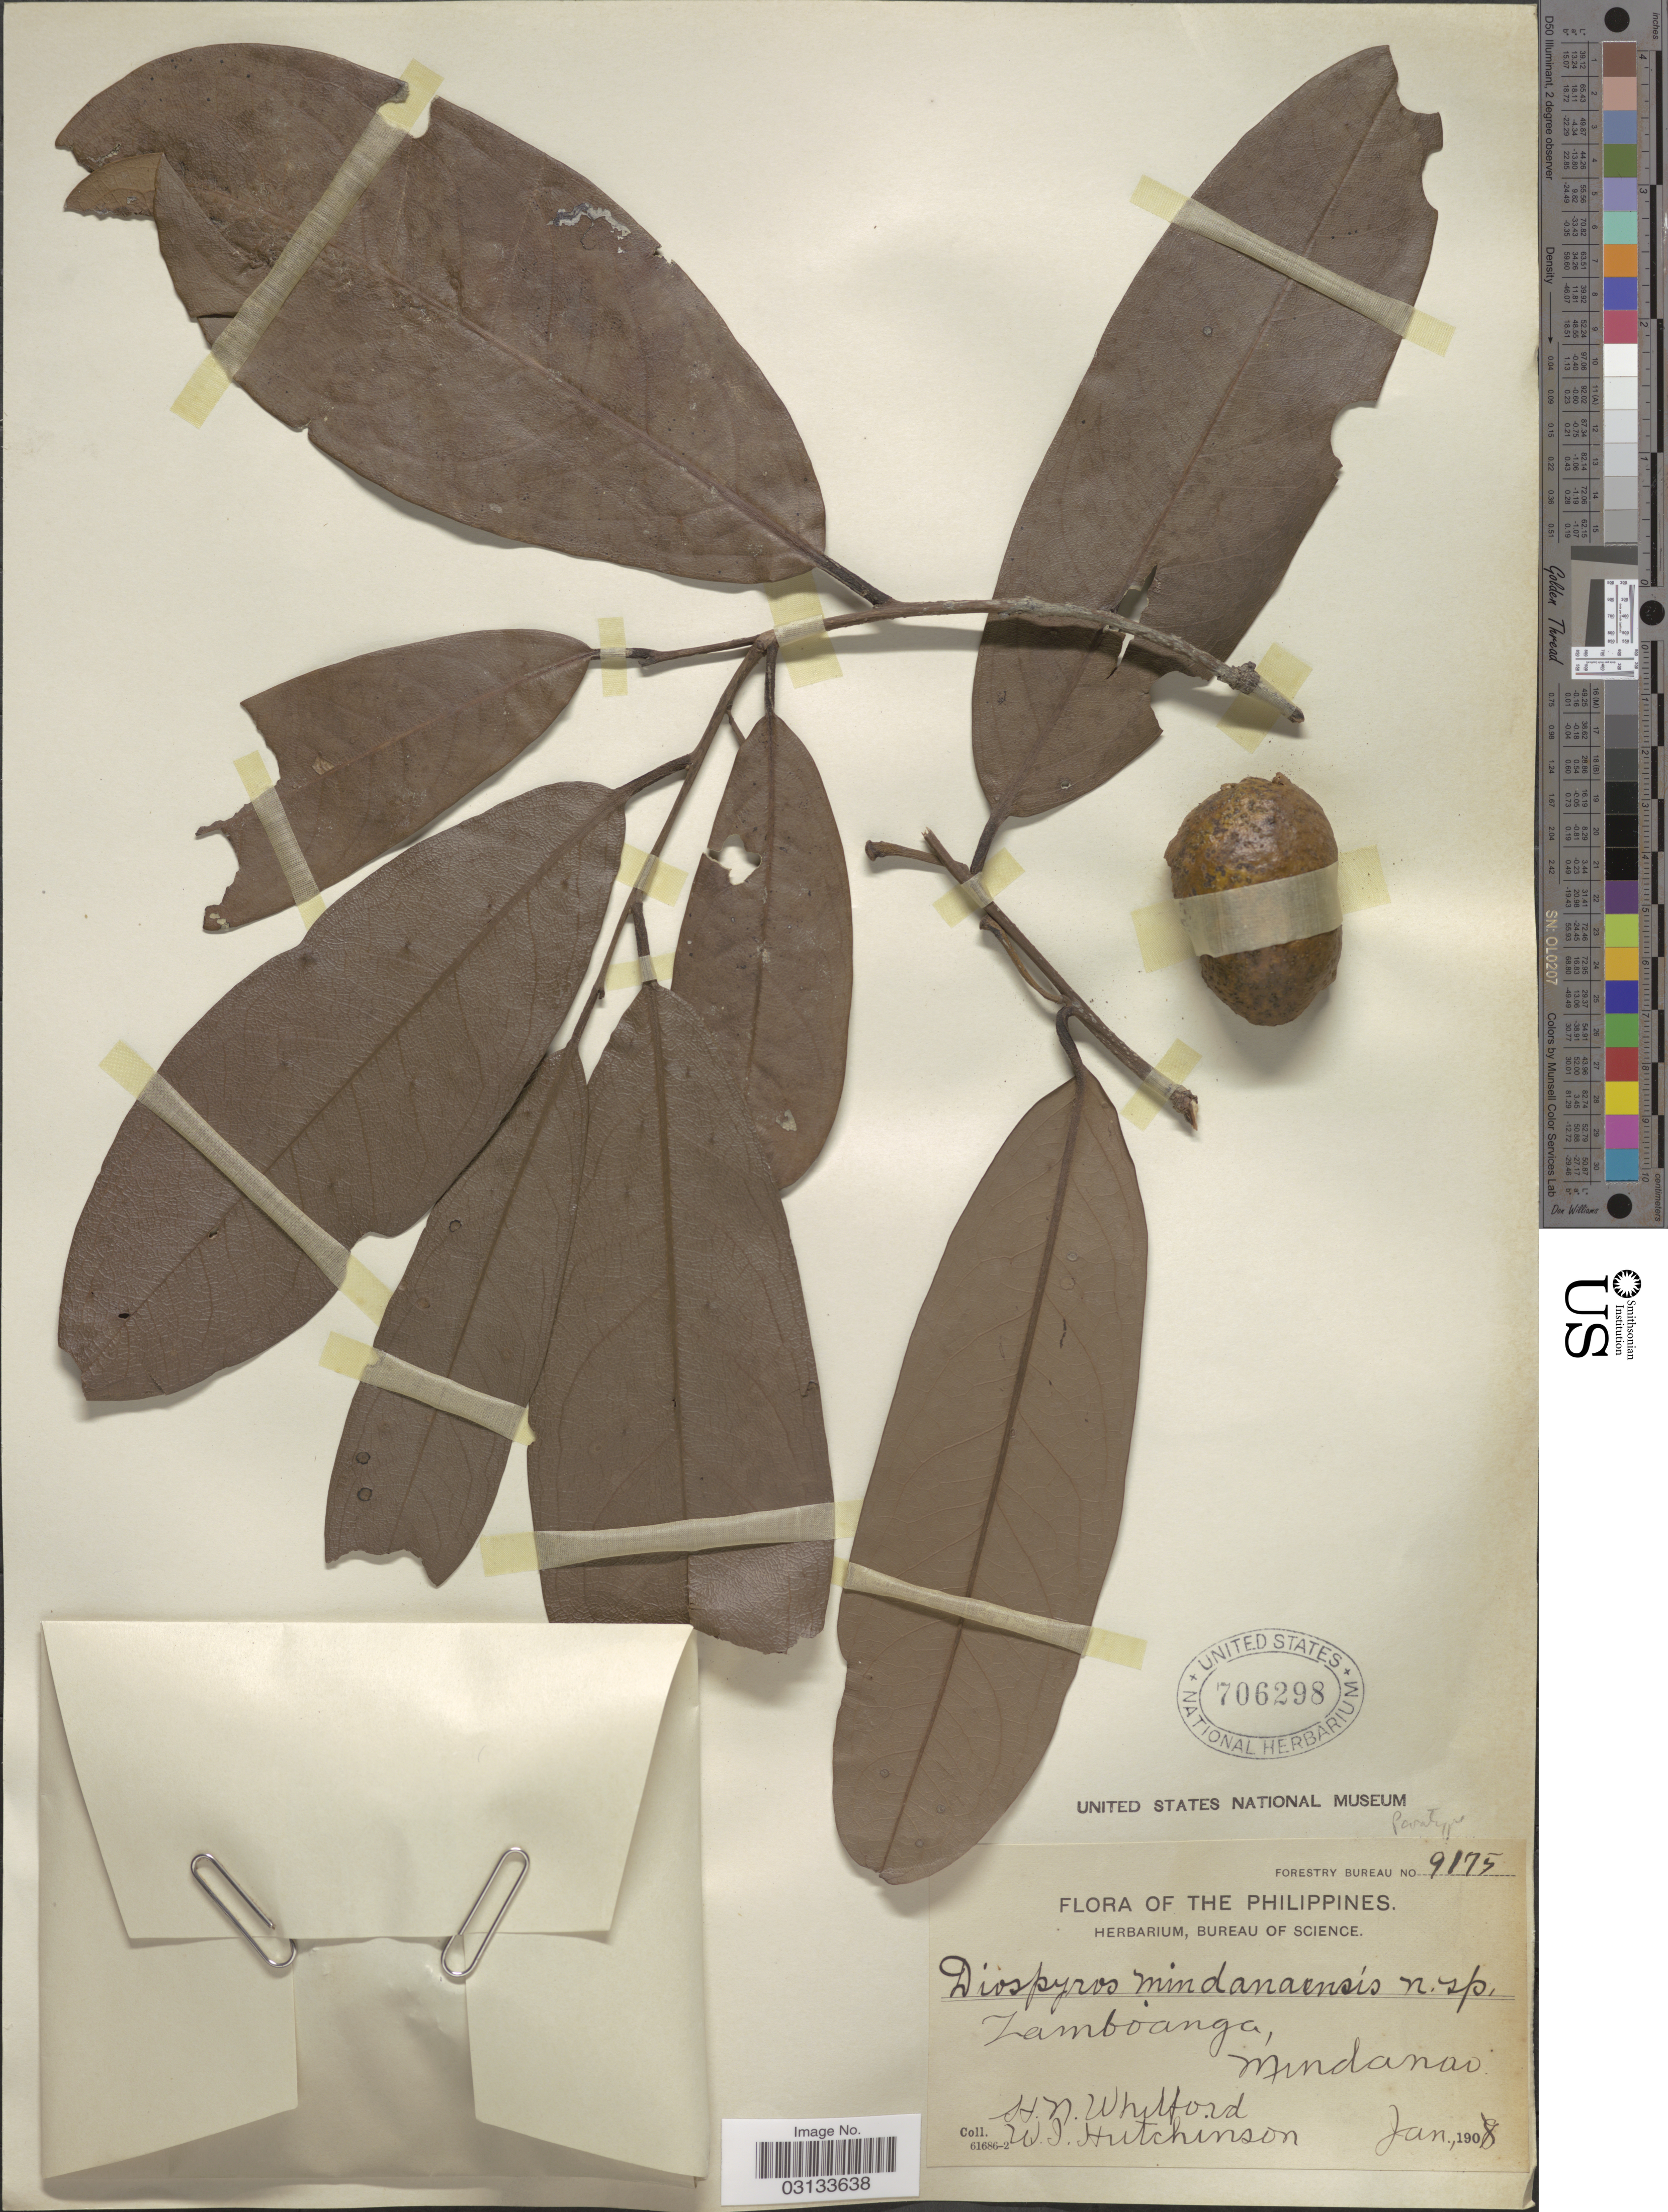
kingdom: Plantae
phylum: Tracheophyta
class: Magnoliopsida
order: Ericales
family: Ebenaceae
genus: Diospyros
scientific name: Diospyros mindanaensis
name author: Merr.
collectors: H. N. Whitford & W. I. Hutchinson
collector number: Forestry Bureau 9175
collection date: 1908-01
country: Philippines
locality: Zamboanga, Mindanao.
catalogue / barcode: US 706298